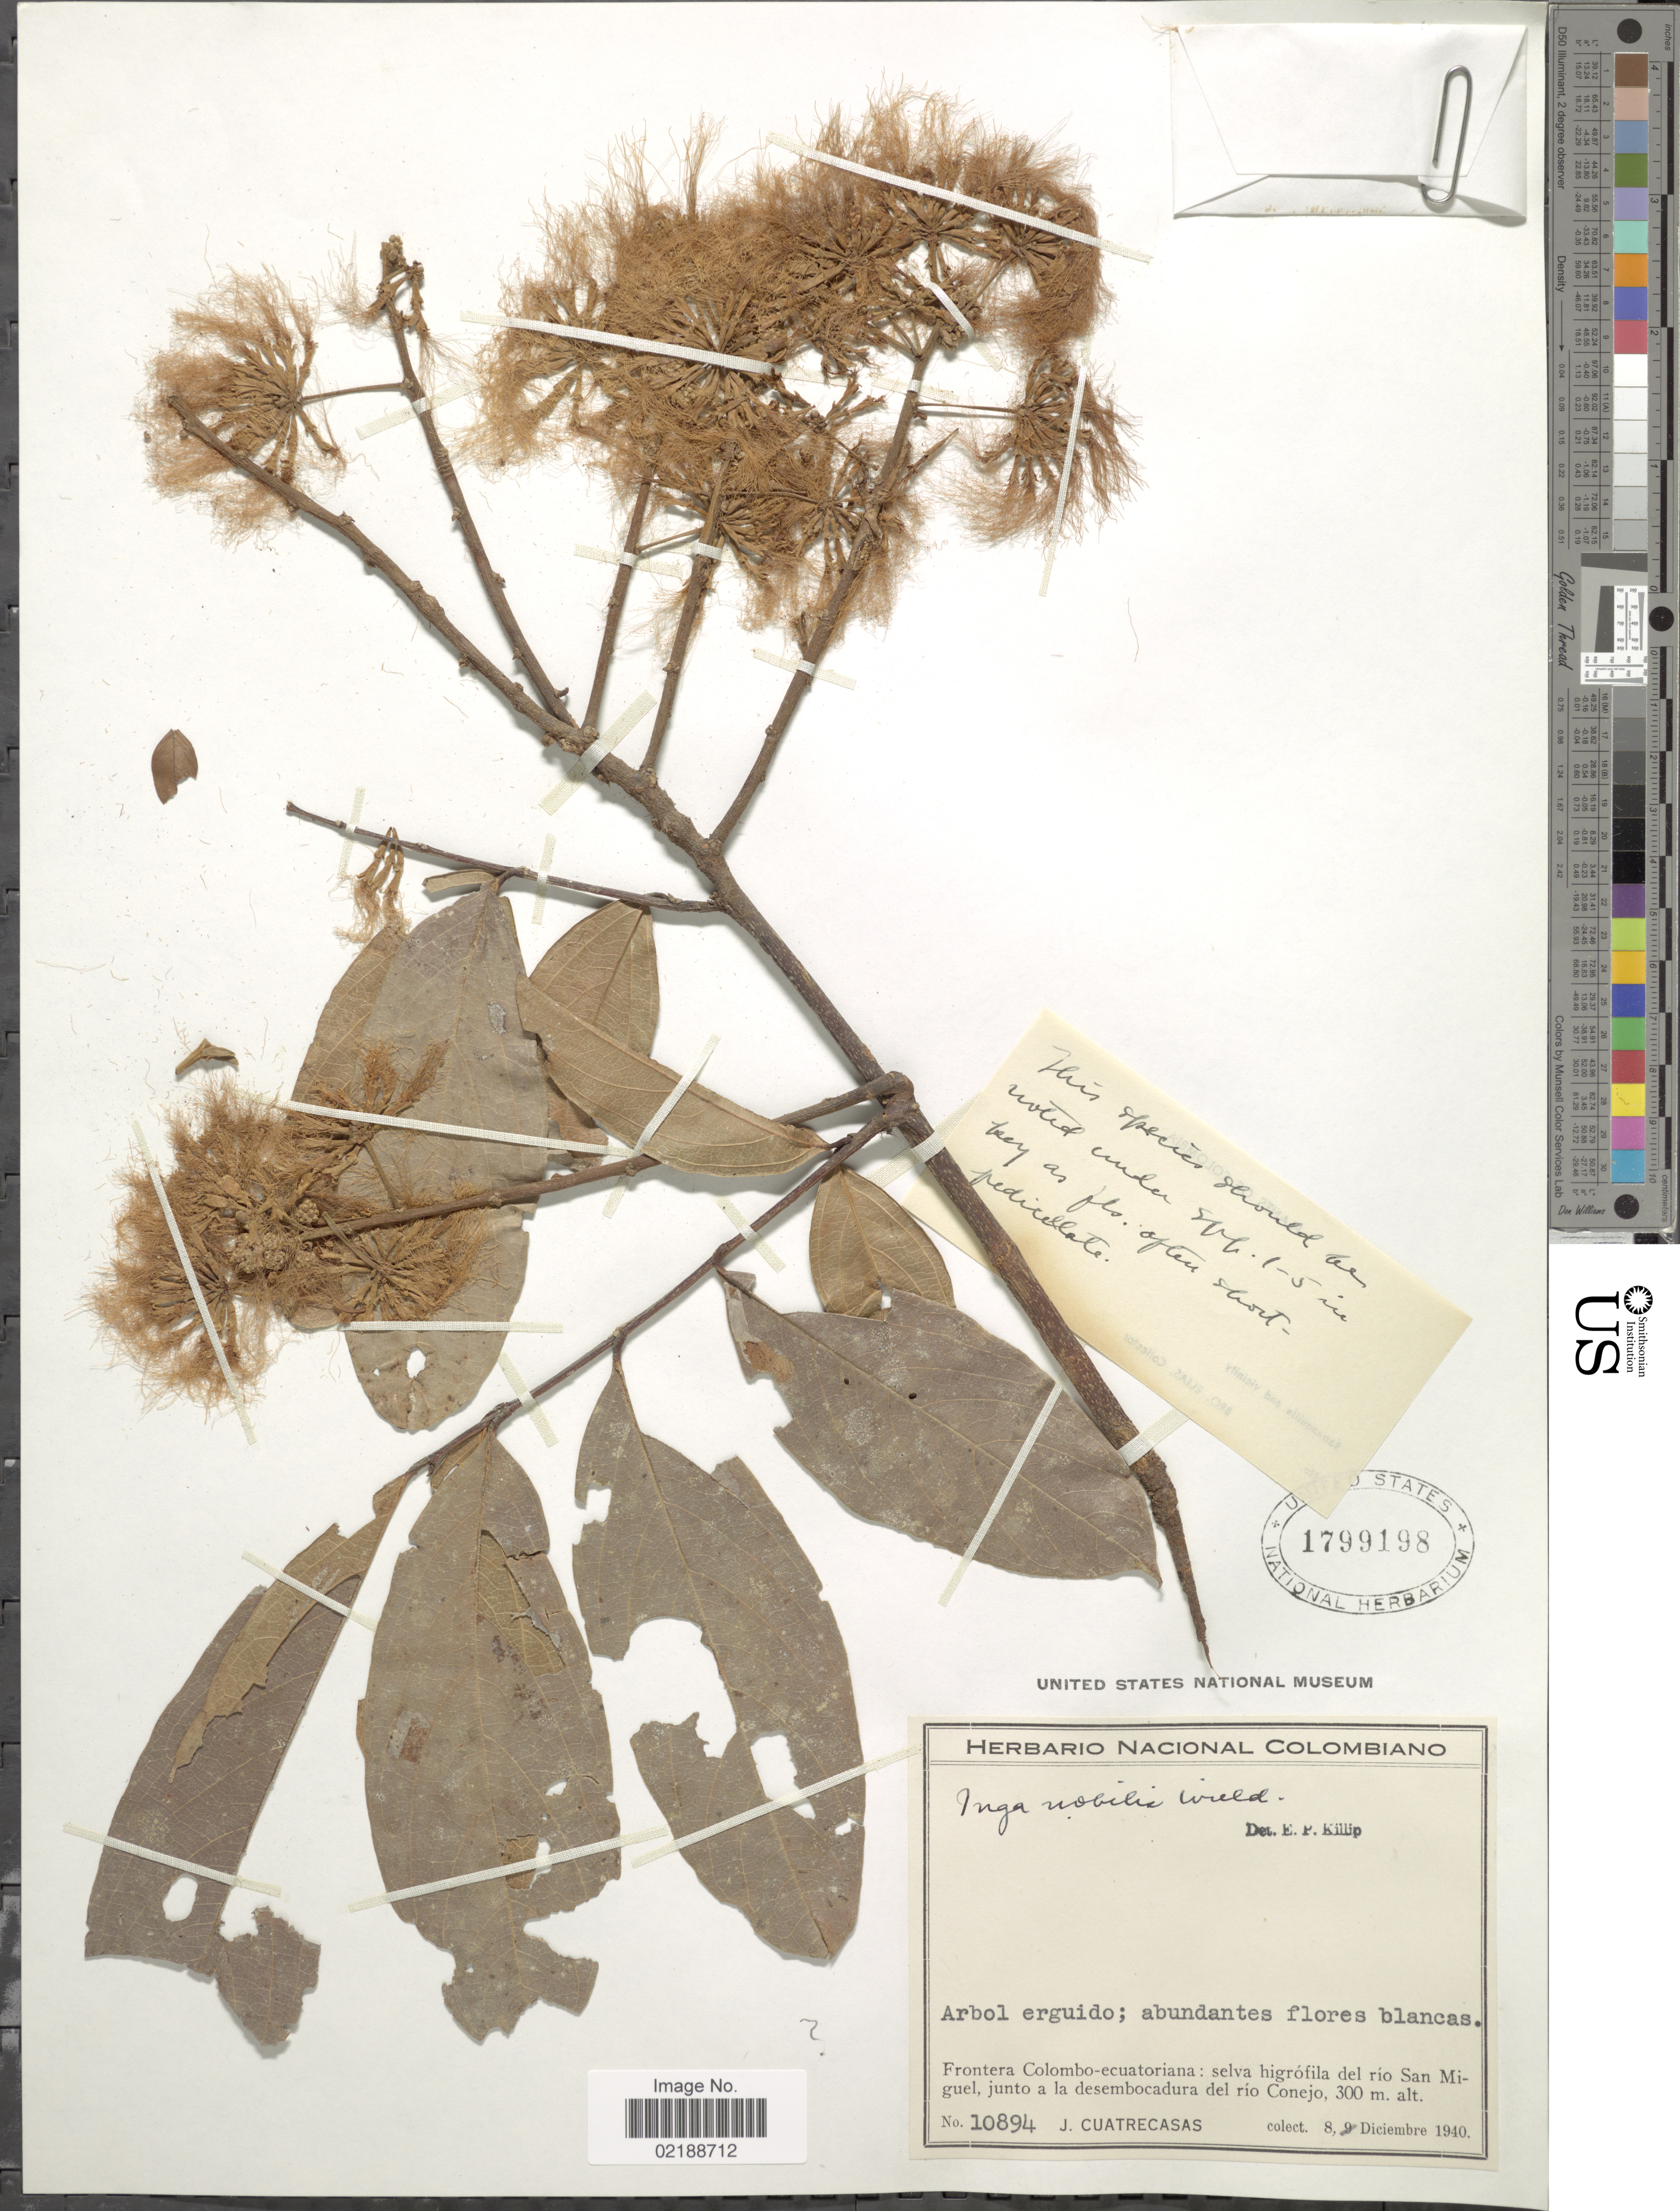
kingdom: Plantae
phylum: Tracheophyta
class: Magnoliopsida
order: Fabales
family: Fabaceae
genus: Inga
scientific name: Inga nobilis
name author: Willd.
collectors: J. Cuatrecasas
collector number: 10894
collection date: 1940-12-08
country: Colombia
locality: Frontera Colombo-ecuatoriana: selva higrófila del río San Miguel, junto a la desembocadura del río Conejo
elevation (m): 300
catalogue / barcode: US 1799198